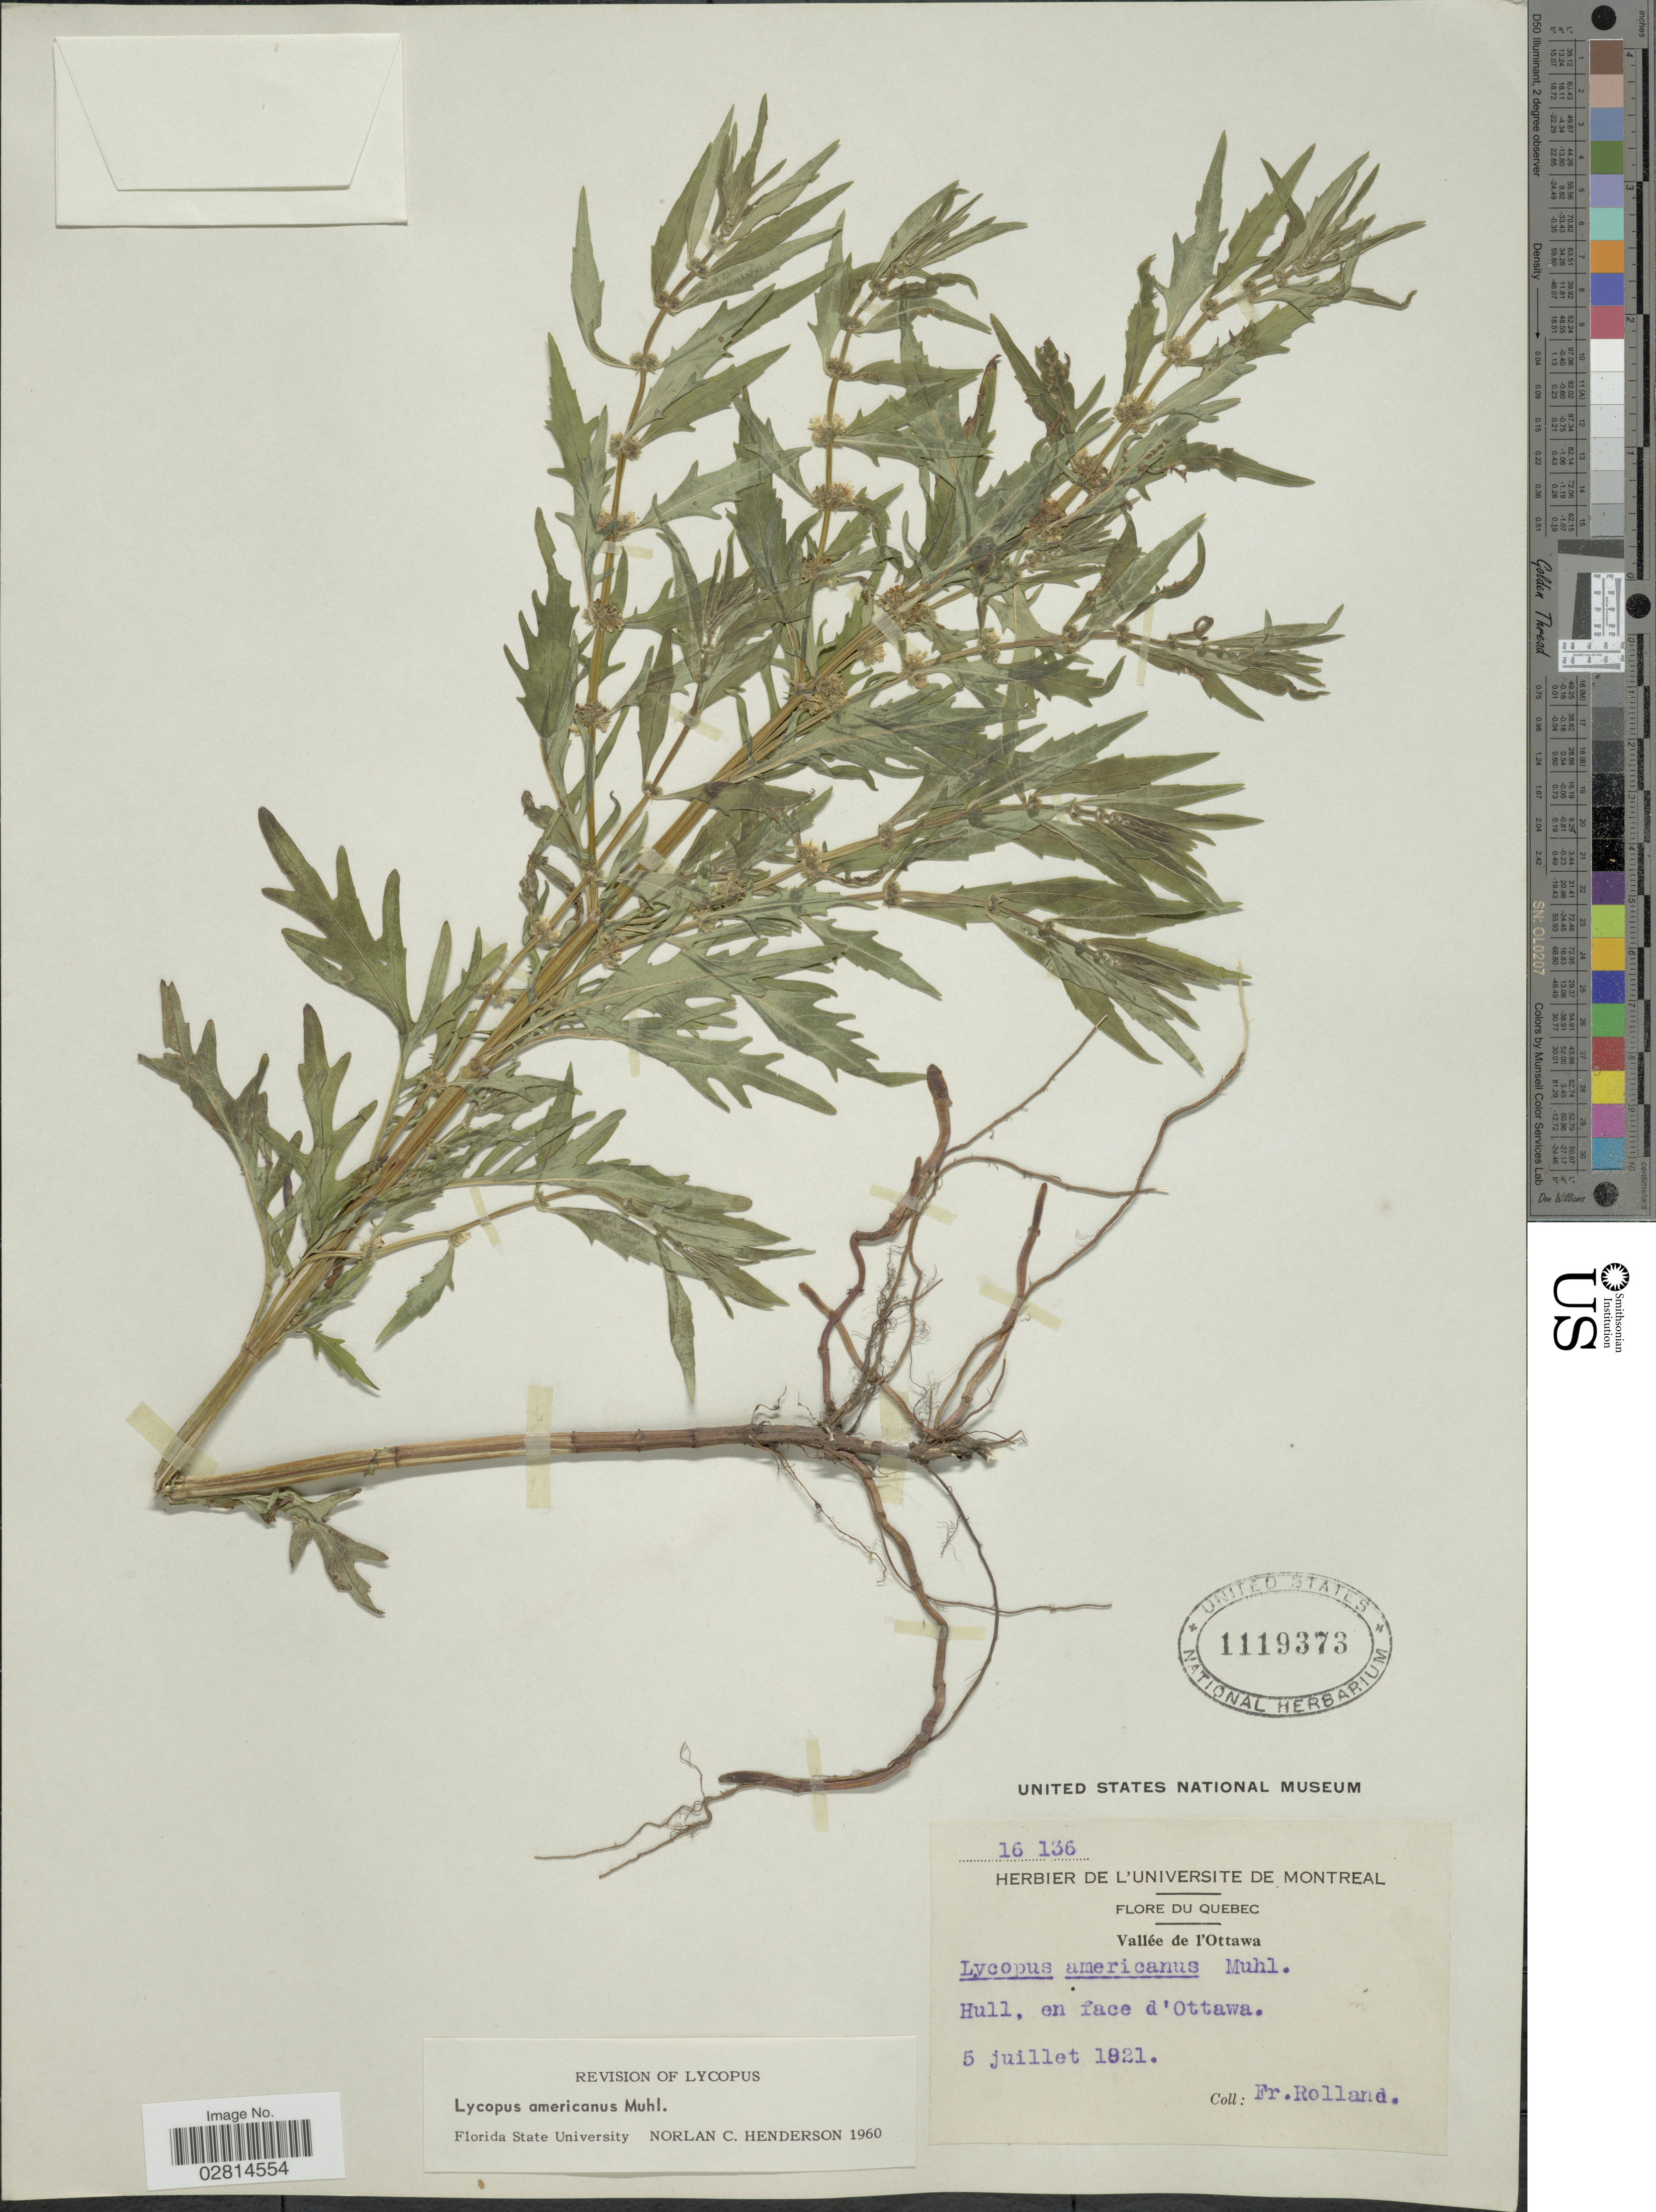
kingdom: Plantae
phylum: Tracheophyta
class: Magnoliopsida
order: Lamiales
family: Lamiaceae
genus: Lycopus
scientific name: Lycopus americanus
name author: Muhl. ex W.P.C. Barton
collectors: B. Rolland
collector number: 16136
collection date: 1821-07-05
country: Canada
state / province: Quebec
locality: Vallée de l'Ottawa. Hull, en face d'Ottawa.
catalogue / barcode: US 1119373